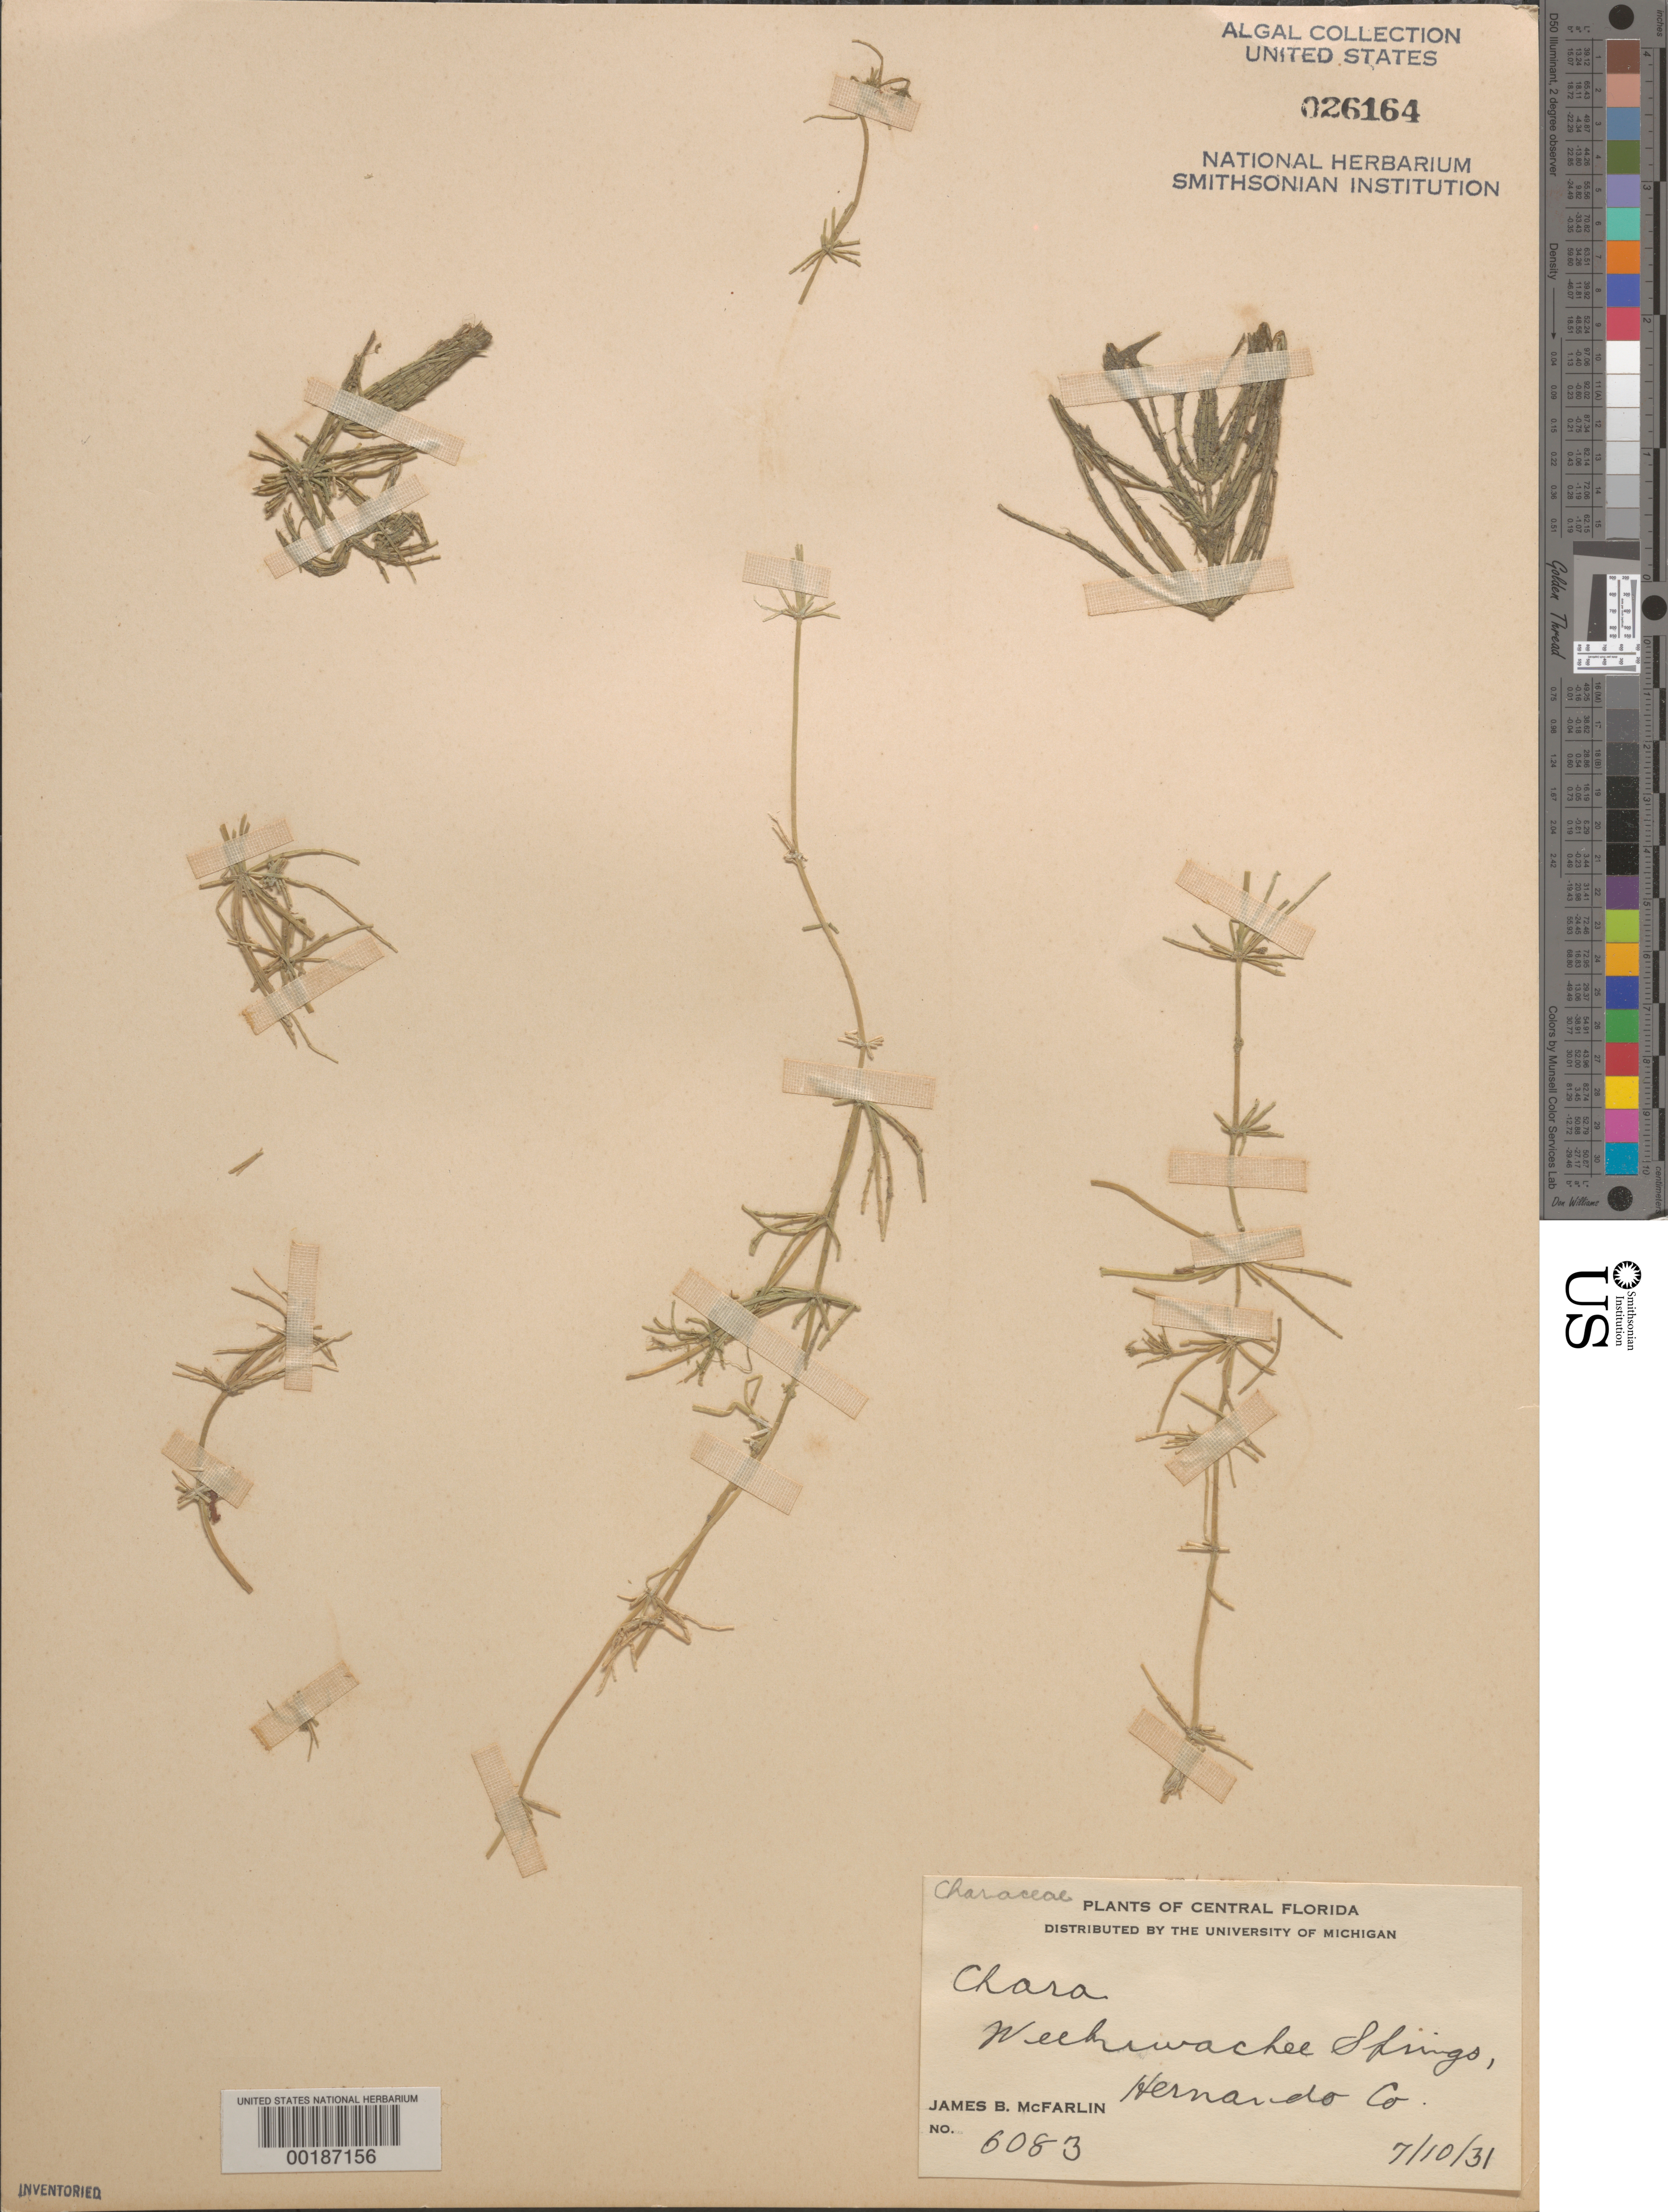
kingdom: Plantae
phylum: Charophyta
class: Charophyceae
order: Charales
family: Characeae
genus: Chara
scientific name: Chara sp.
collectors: J. McFarlin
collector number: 6083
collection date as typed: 10 Jul 1931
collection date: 1931-07-10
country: United States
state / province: Florida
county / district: Hernando County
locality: Weeki Wachee Springs (Wechiwachee Springs)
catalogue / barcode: US 26164